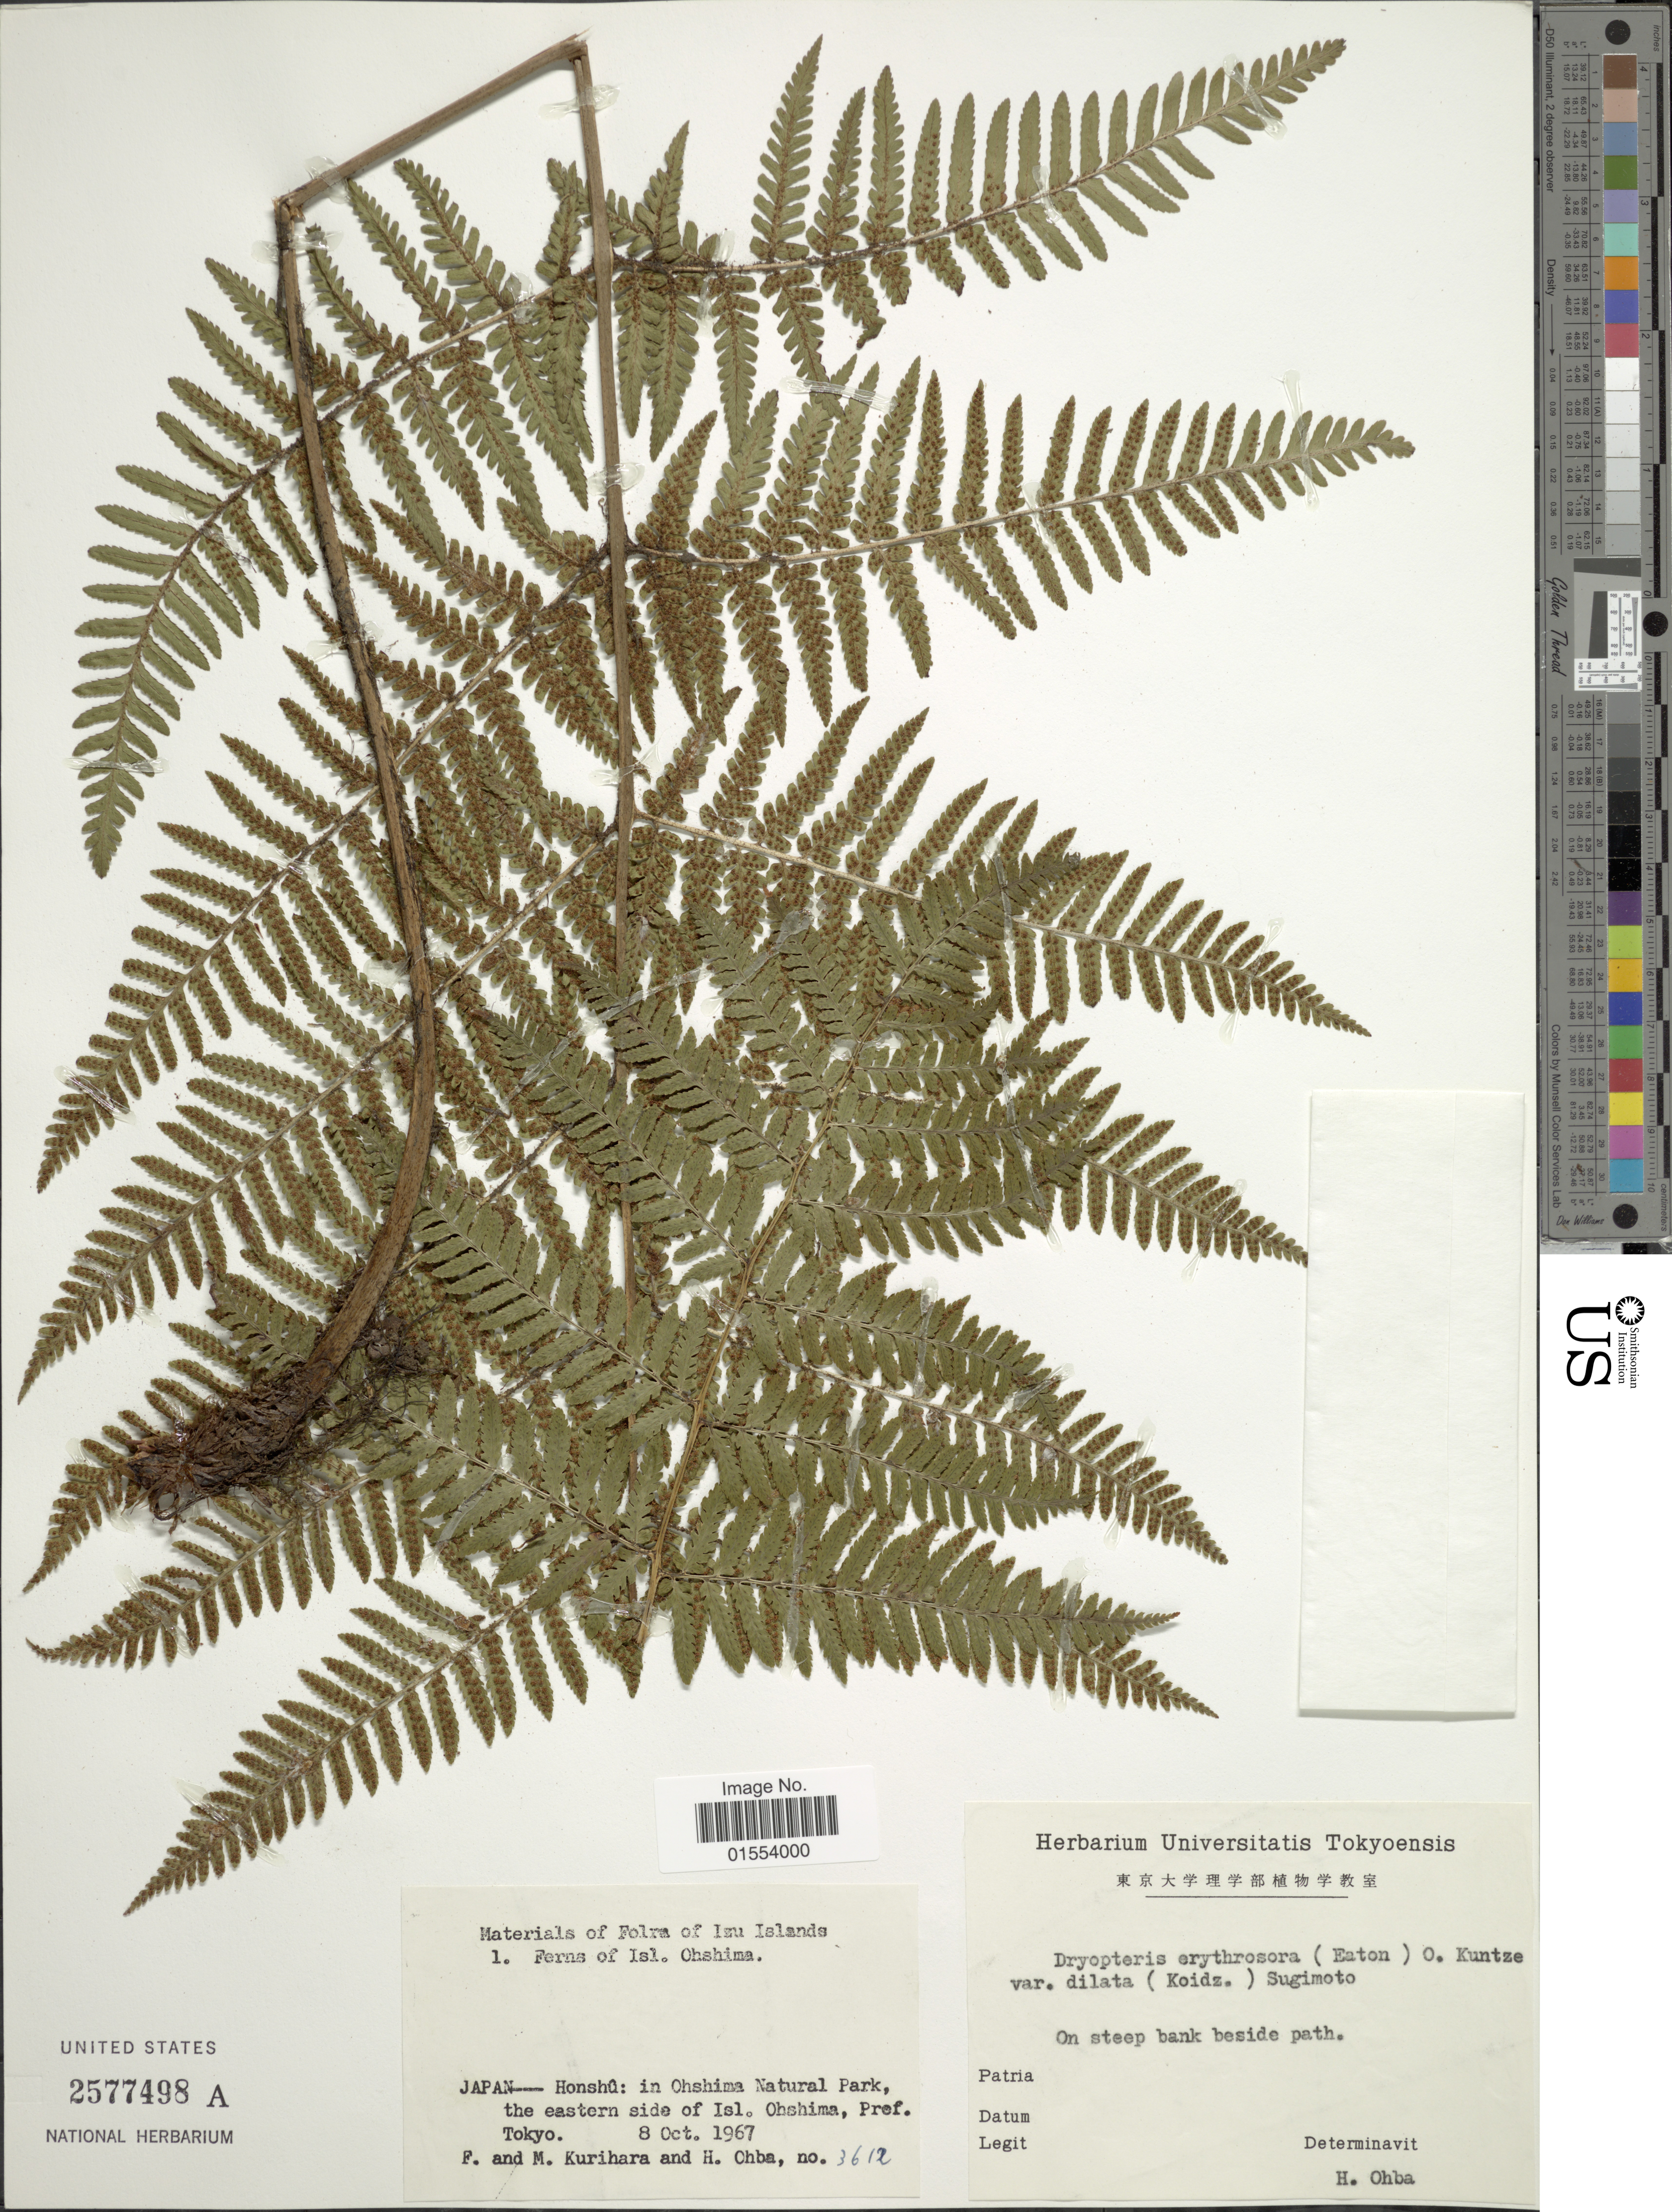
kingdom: Plantae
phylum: Tracheophyta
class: Polypodiopsida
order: Polypodiales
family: Dryopteridaceae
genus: Dryopteris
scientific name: Dryopteris erythrosora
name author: (D.C. Eaton) Kuntze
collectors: F. Kurihara, M. Kurihara & H. Ohba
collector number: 3612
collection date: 1967-10-08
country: Japan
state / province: Tokyo, Federal City of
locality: Japan---Honshu: in Ohshima Natural Park, the eastern side of Isl. Ohshima, Pref. Tokyo.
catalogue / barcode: US 2577498A